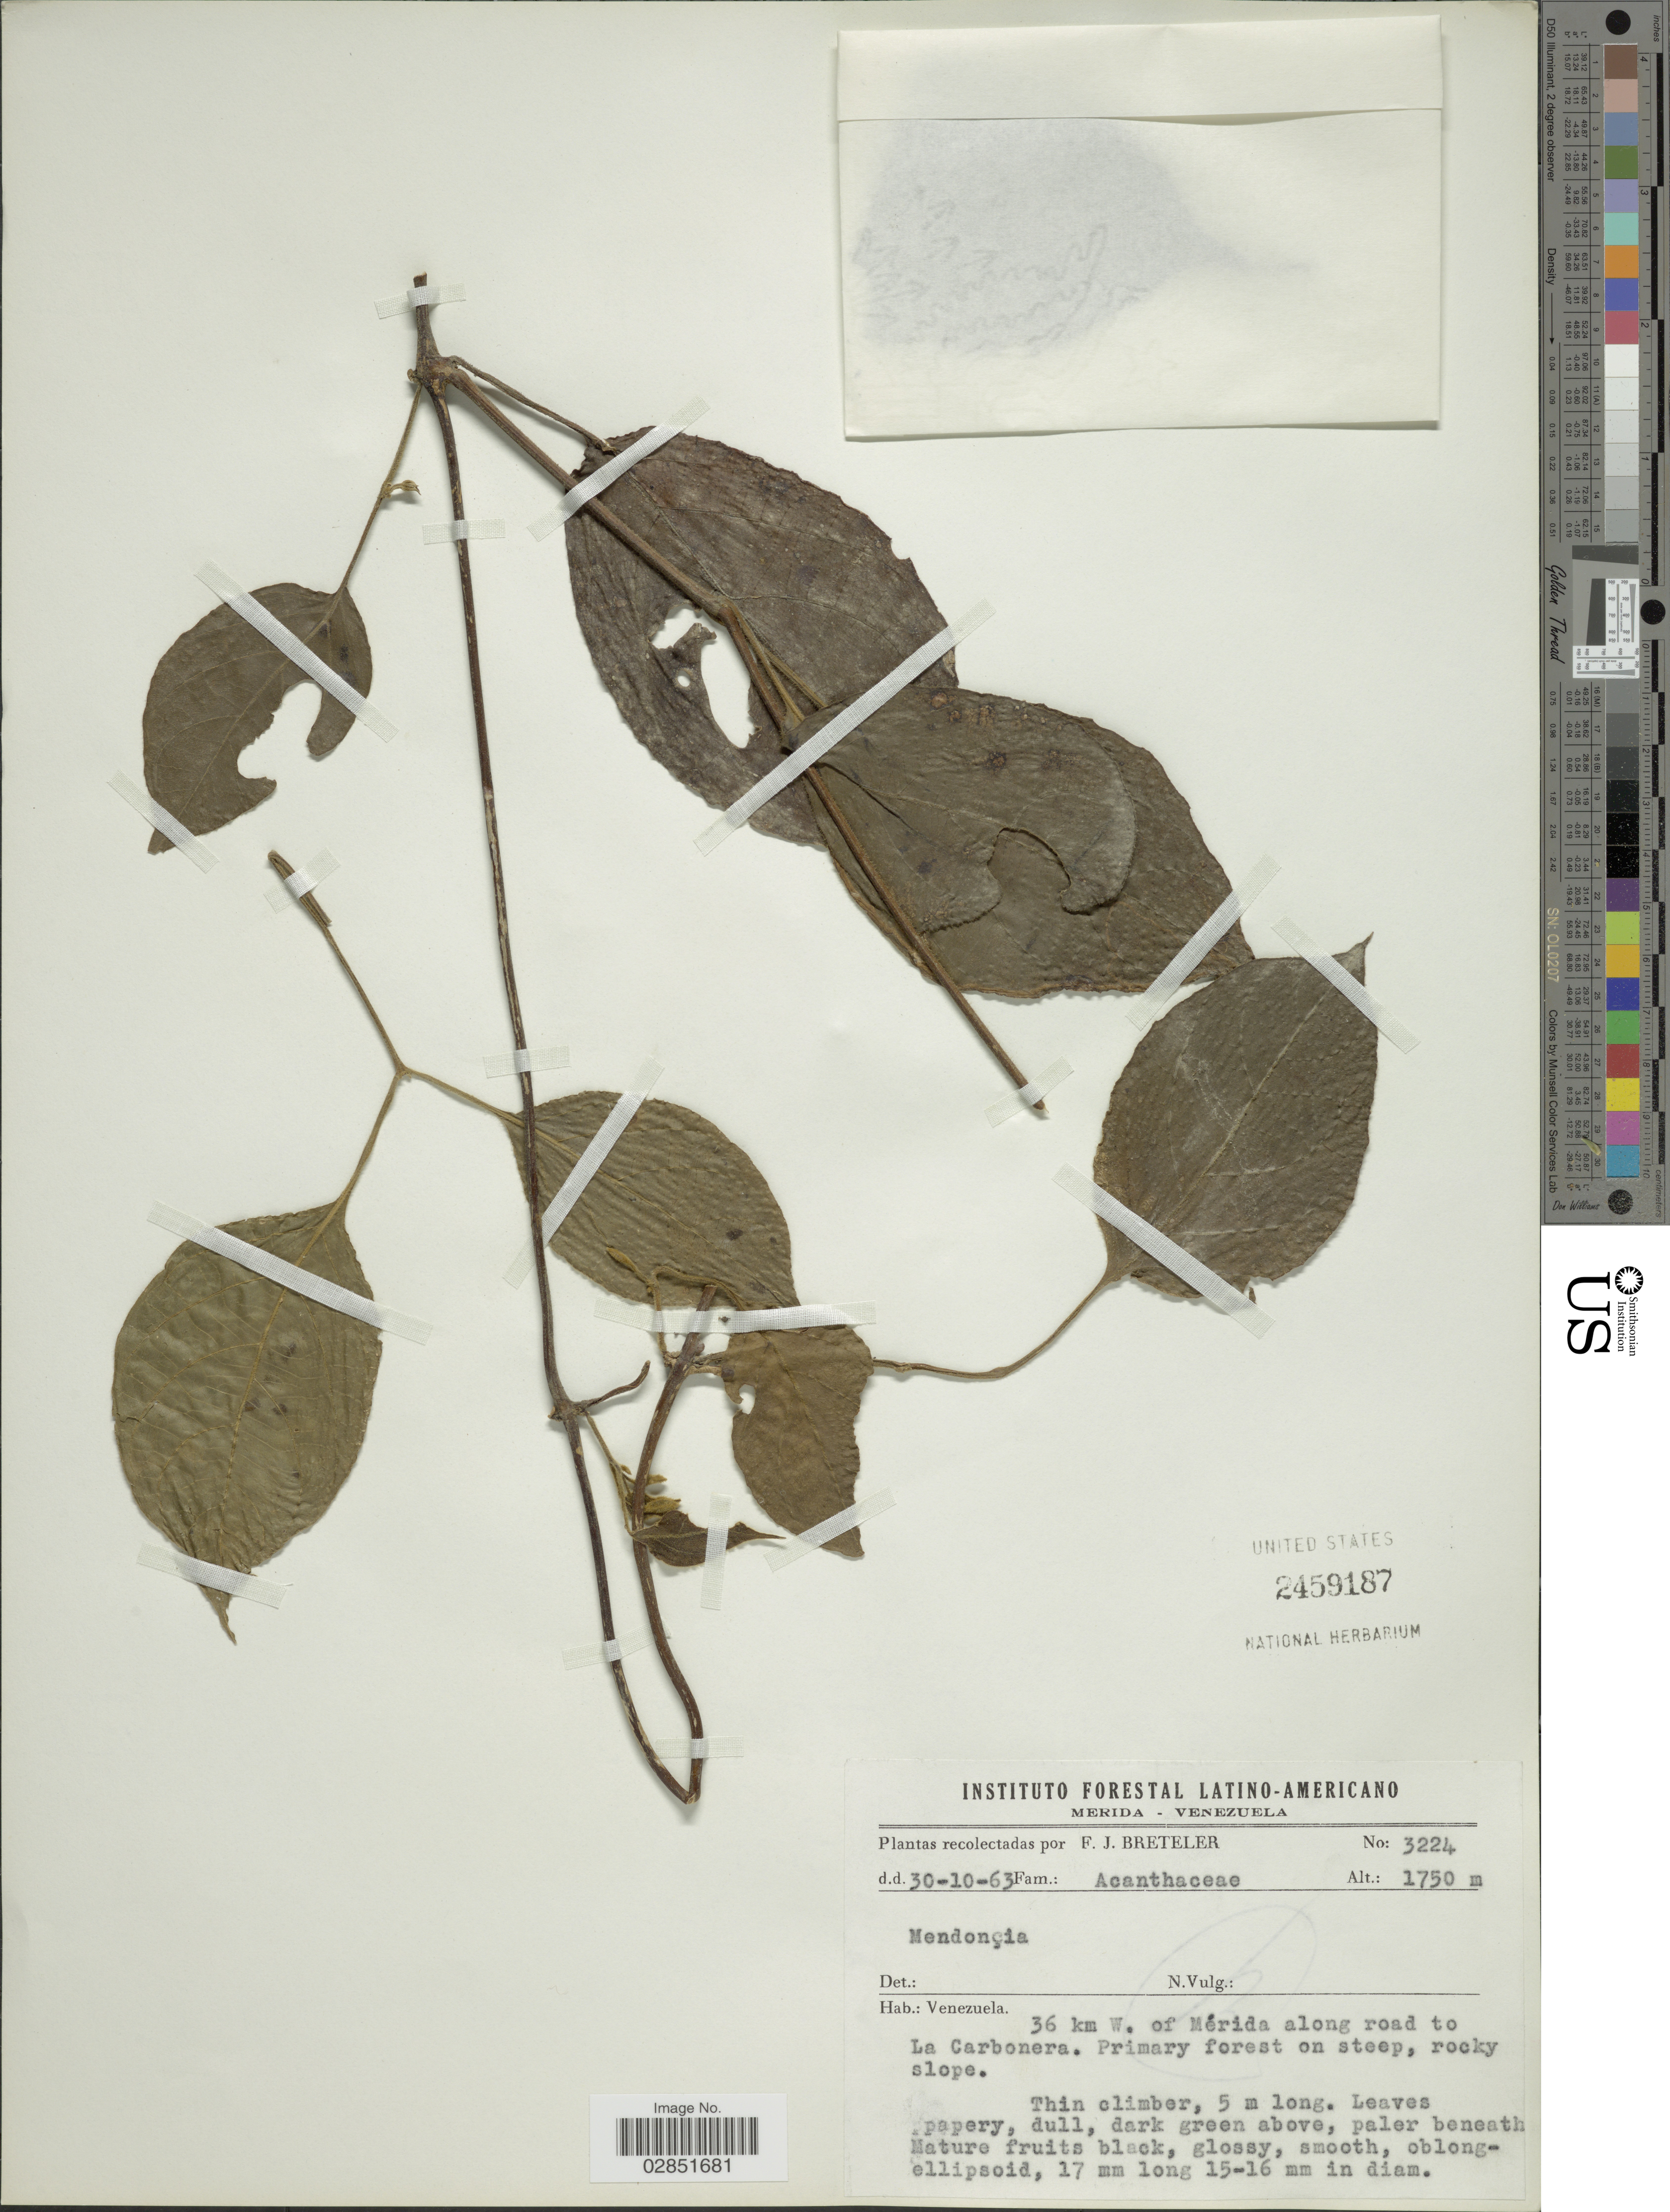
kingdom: Plantae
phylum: Tracheophyta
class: Magnoliopsida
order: Lamiales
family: Acanthaceae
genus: Mendoncia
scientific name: Mendoncia sp.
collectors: F. J. Breteler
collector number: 3224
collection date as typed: Transcribed d/m/y: 30/10/63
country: Venezuela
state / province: Mérida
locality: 36 km W. of Mérida along road to La Carbonera.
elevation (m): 1750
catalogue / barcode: US 2459187